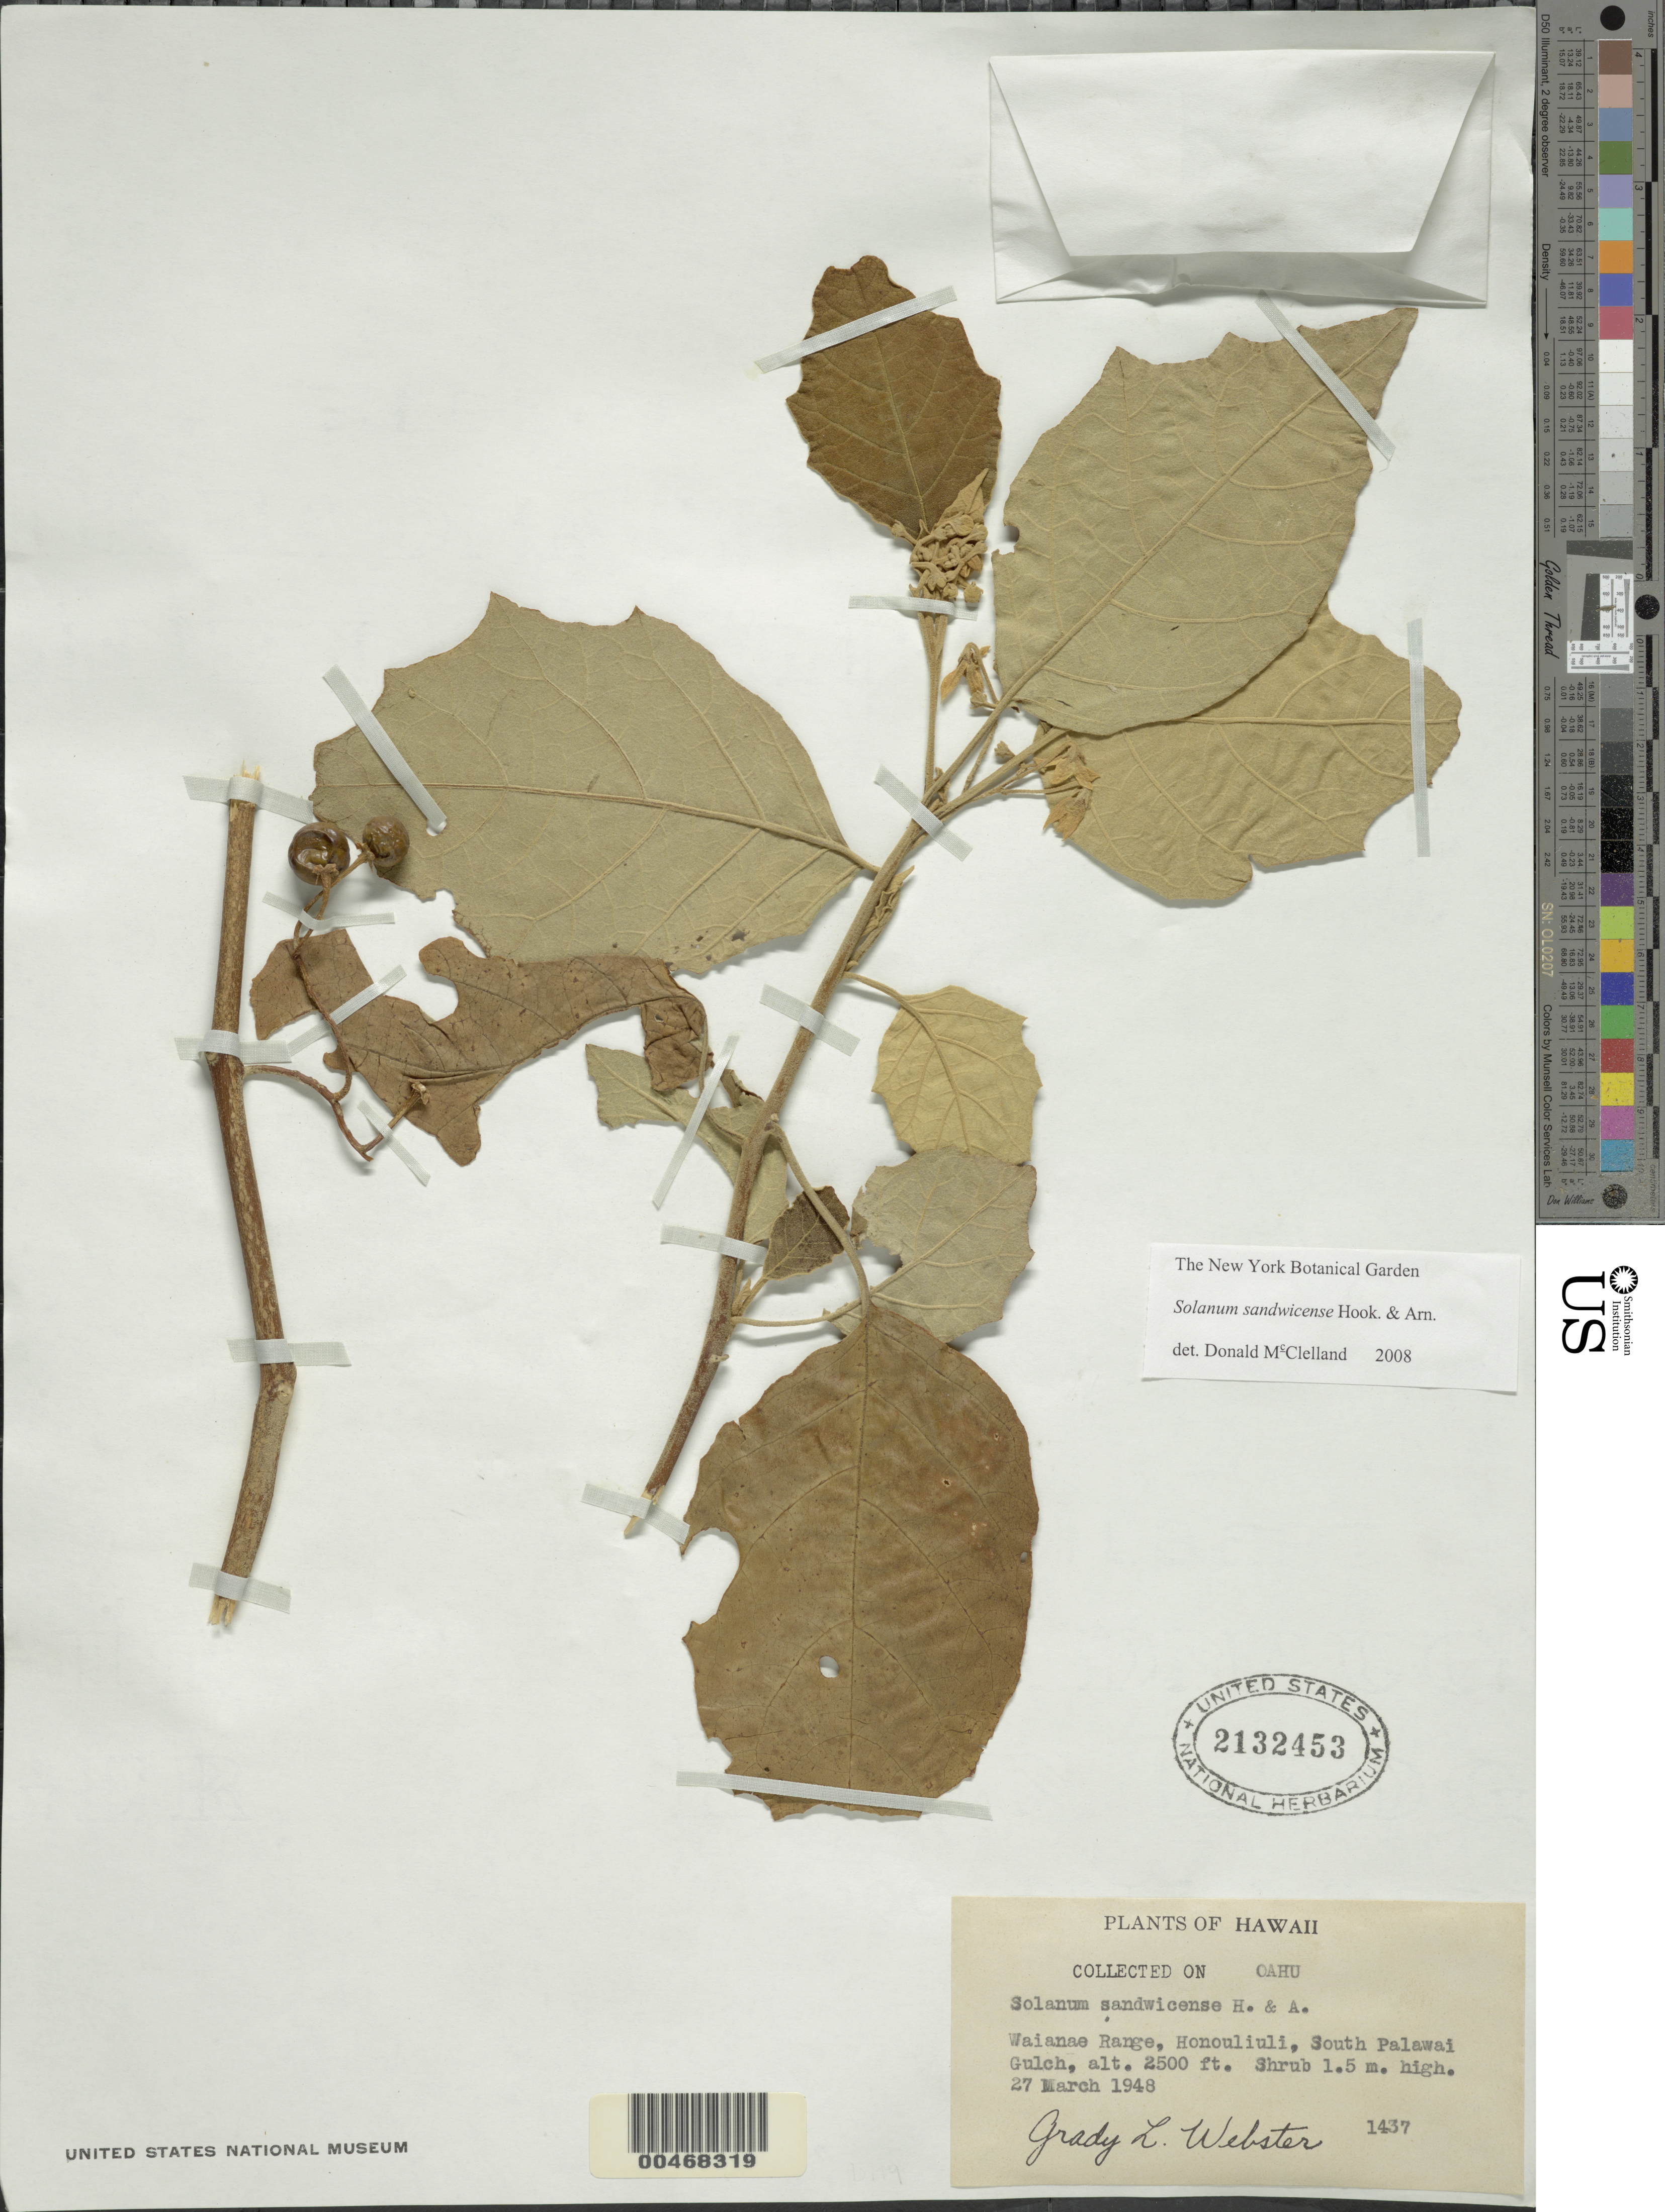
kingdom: Plantae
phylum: Tracheophyta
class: Magnoliopsida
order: Solanales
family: Solanaceae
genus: Solanum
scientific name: Solanum sandwicense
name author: Hook. & Arn.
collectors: G. L. Webster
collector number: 1437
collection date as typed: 27 Mar 1948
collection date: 1948-03-27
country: United States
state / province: Hawaii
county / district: Honolulu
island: Oahu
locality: Waianae Range, Honouliuli, S Palawai Gulch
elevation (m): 762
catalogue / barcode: US 2132453